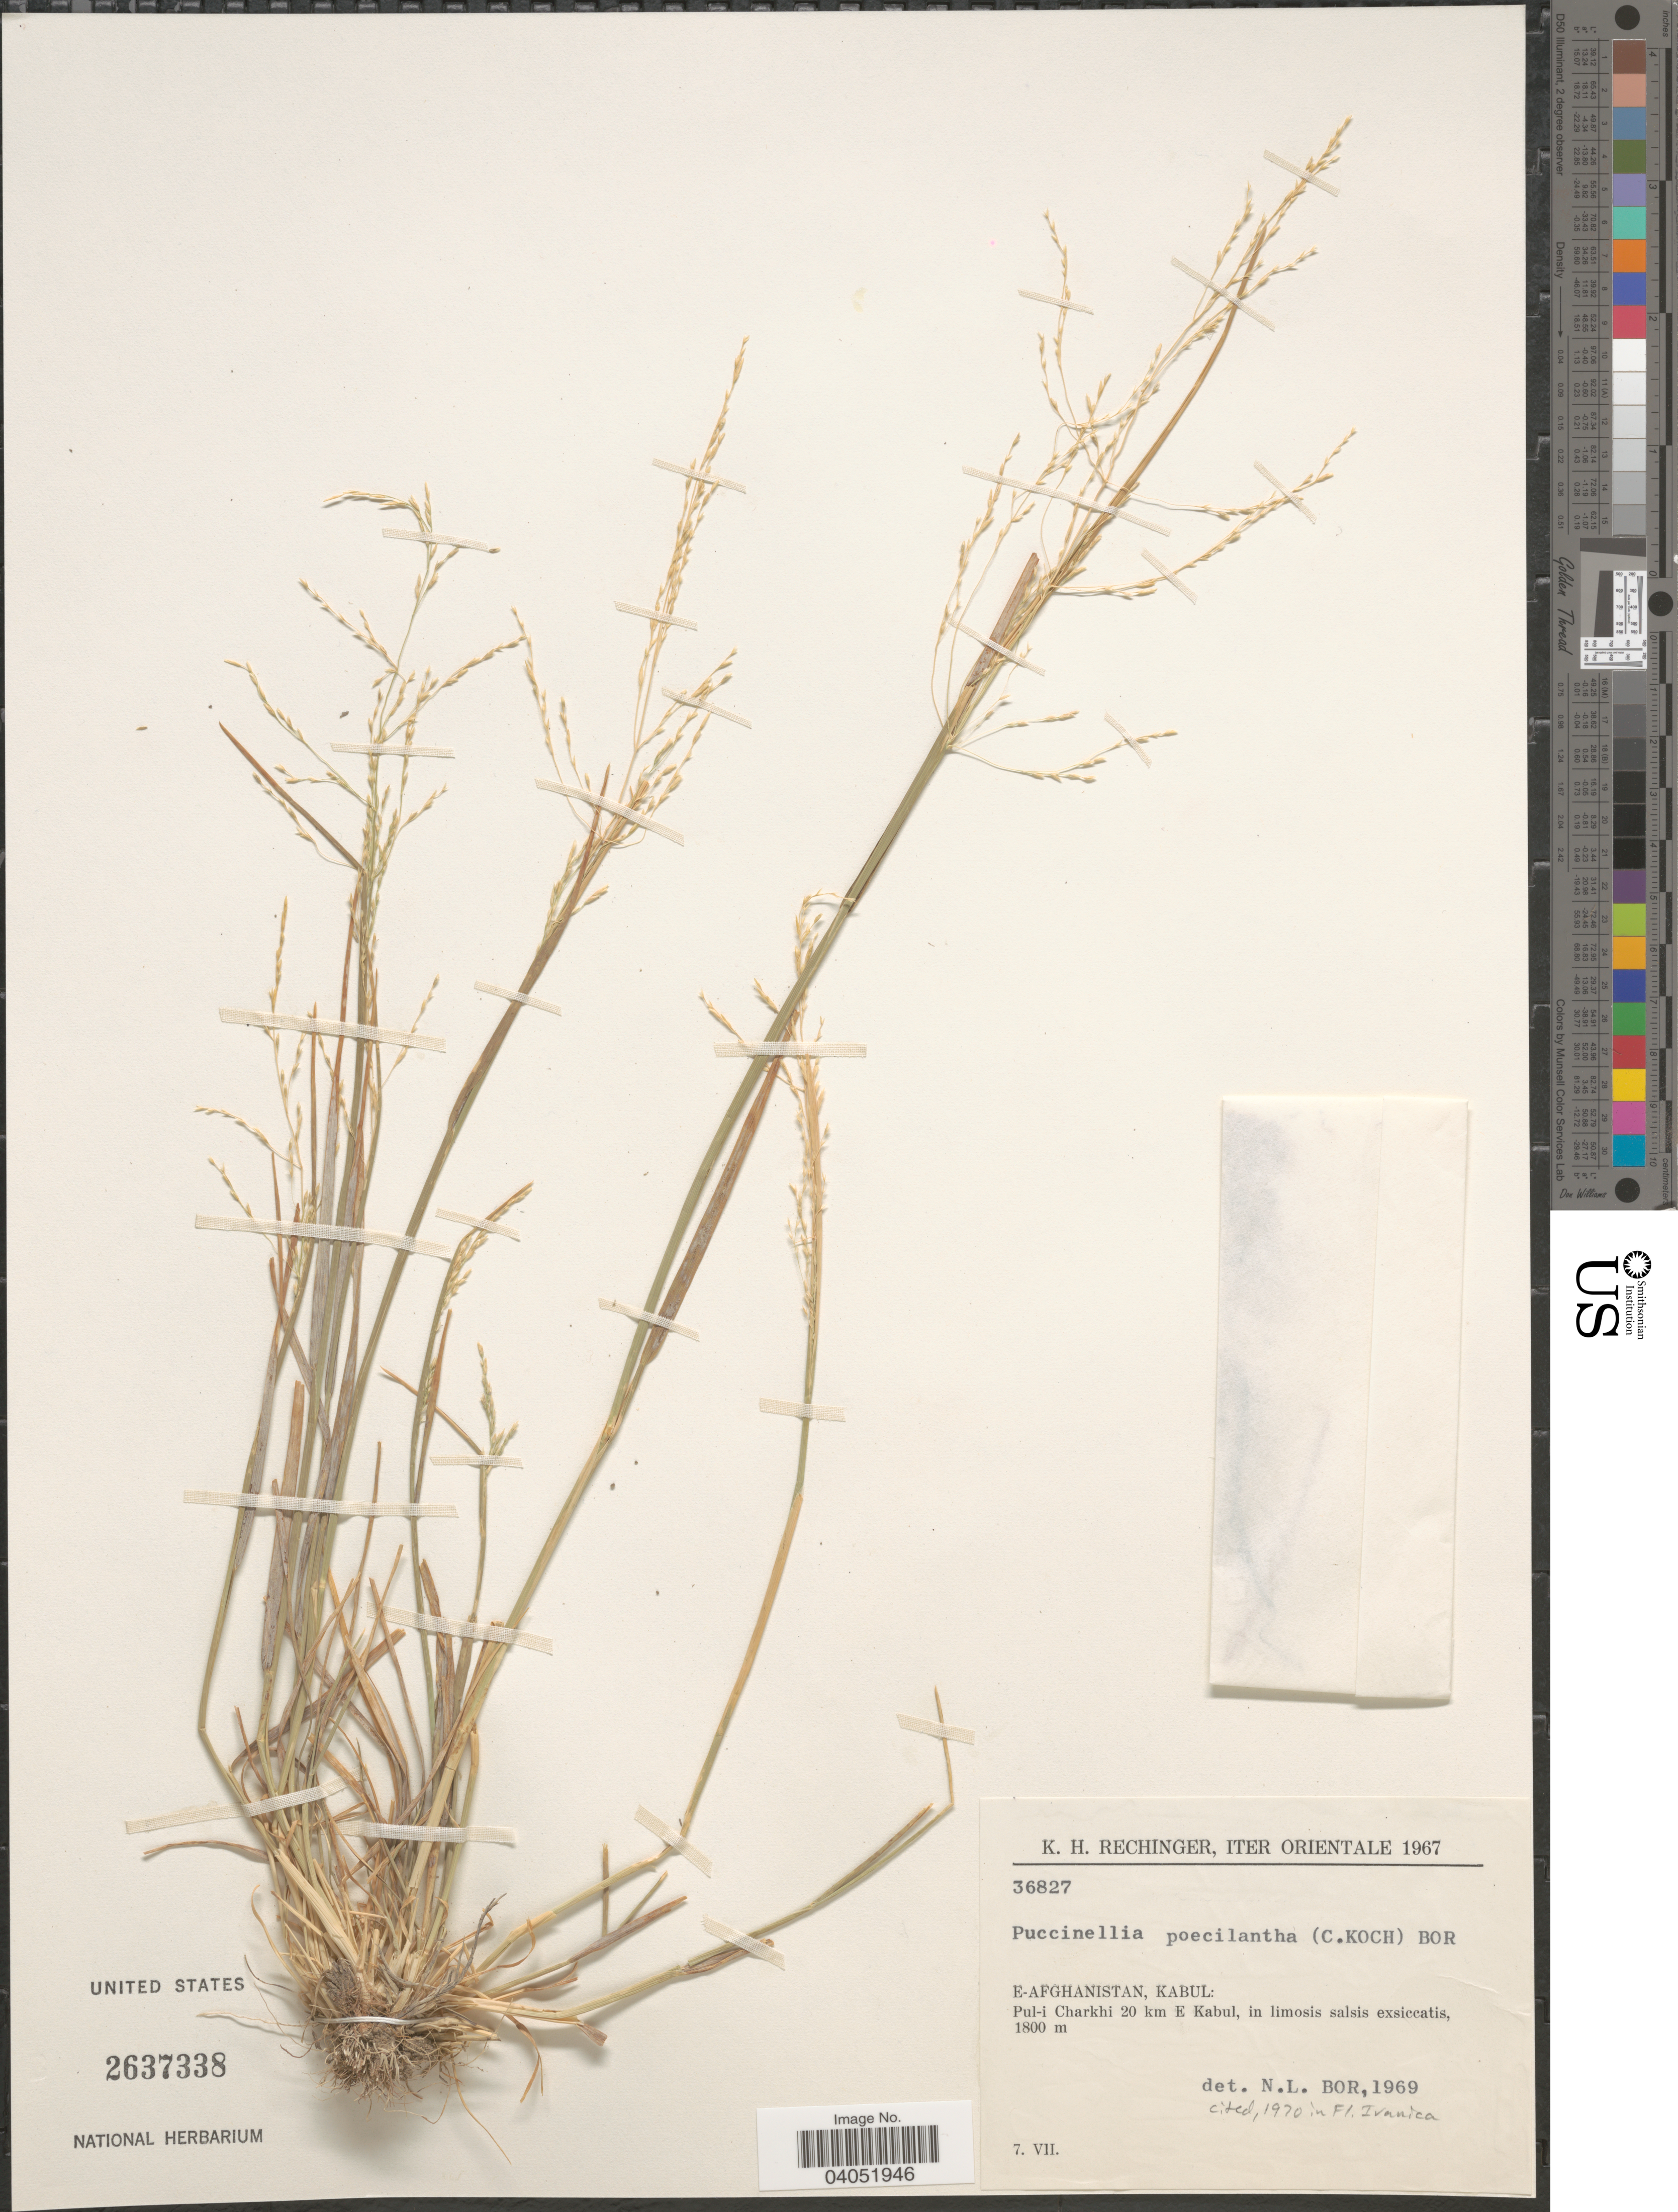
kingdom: Plantae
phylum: Tracheophyta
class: Liliopsida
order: Poales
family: Poaceae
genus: Puccinellia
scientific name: Puccinellia poecilantha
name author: (K. Koch) Grossh.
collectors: K. H. Rechinger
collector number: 36827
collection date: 1967-07-07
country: Afghanistan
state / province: Kabul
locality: Iter Orientale. E-Afghanistan. Pul-i Charkhi 20 km E Kabul, in limosis salsis exsiccatis.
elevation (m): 1800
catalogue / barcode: US 2637338